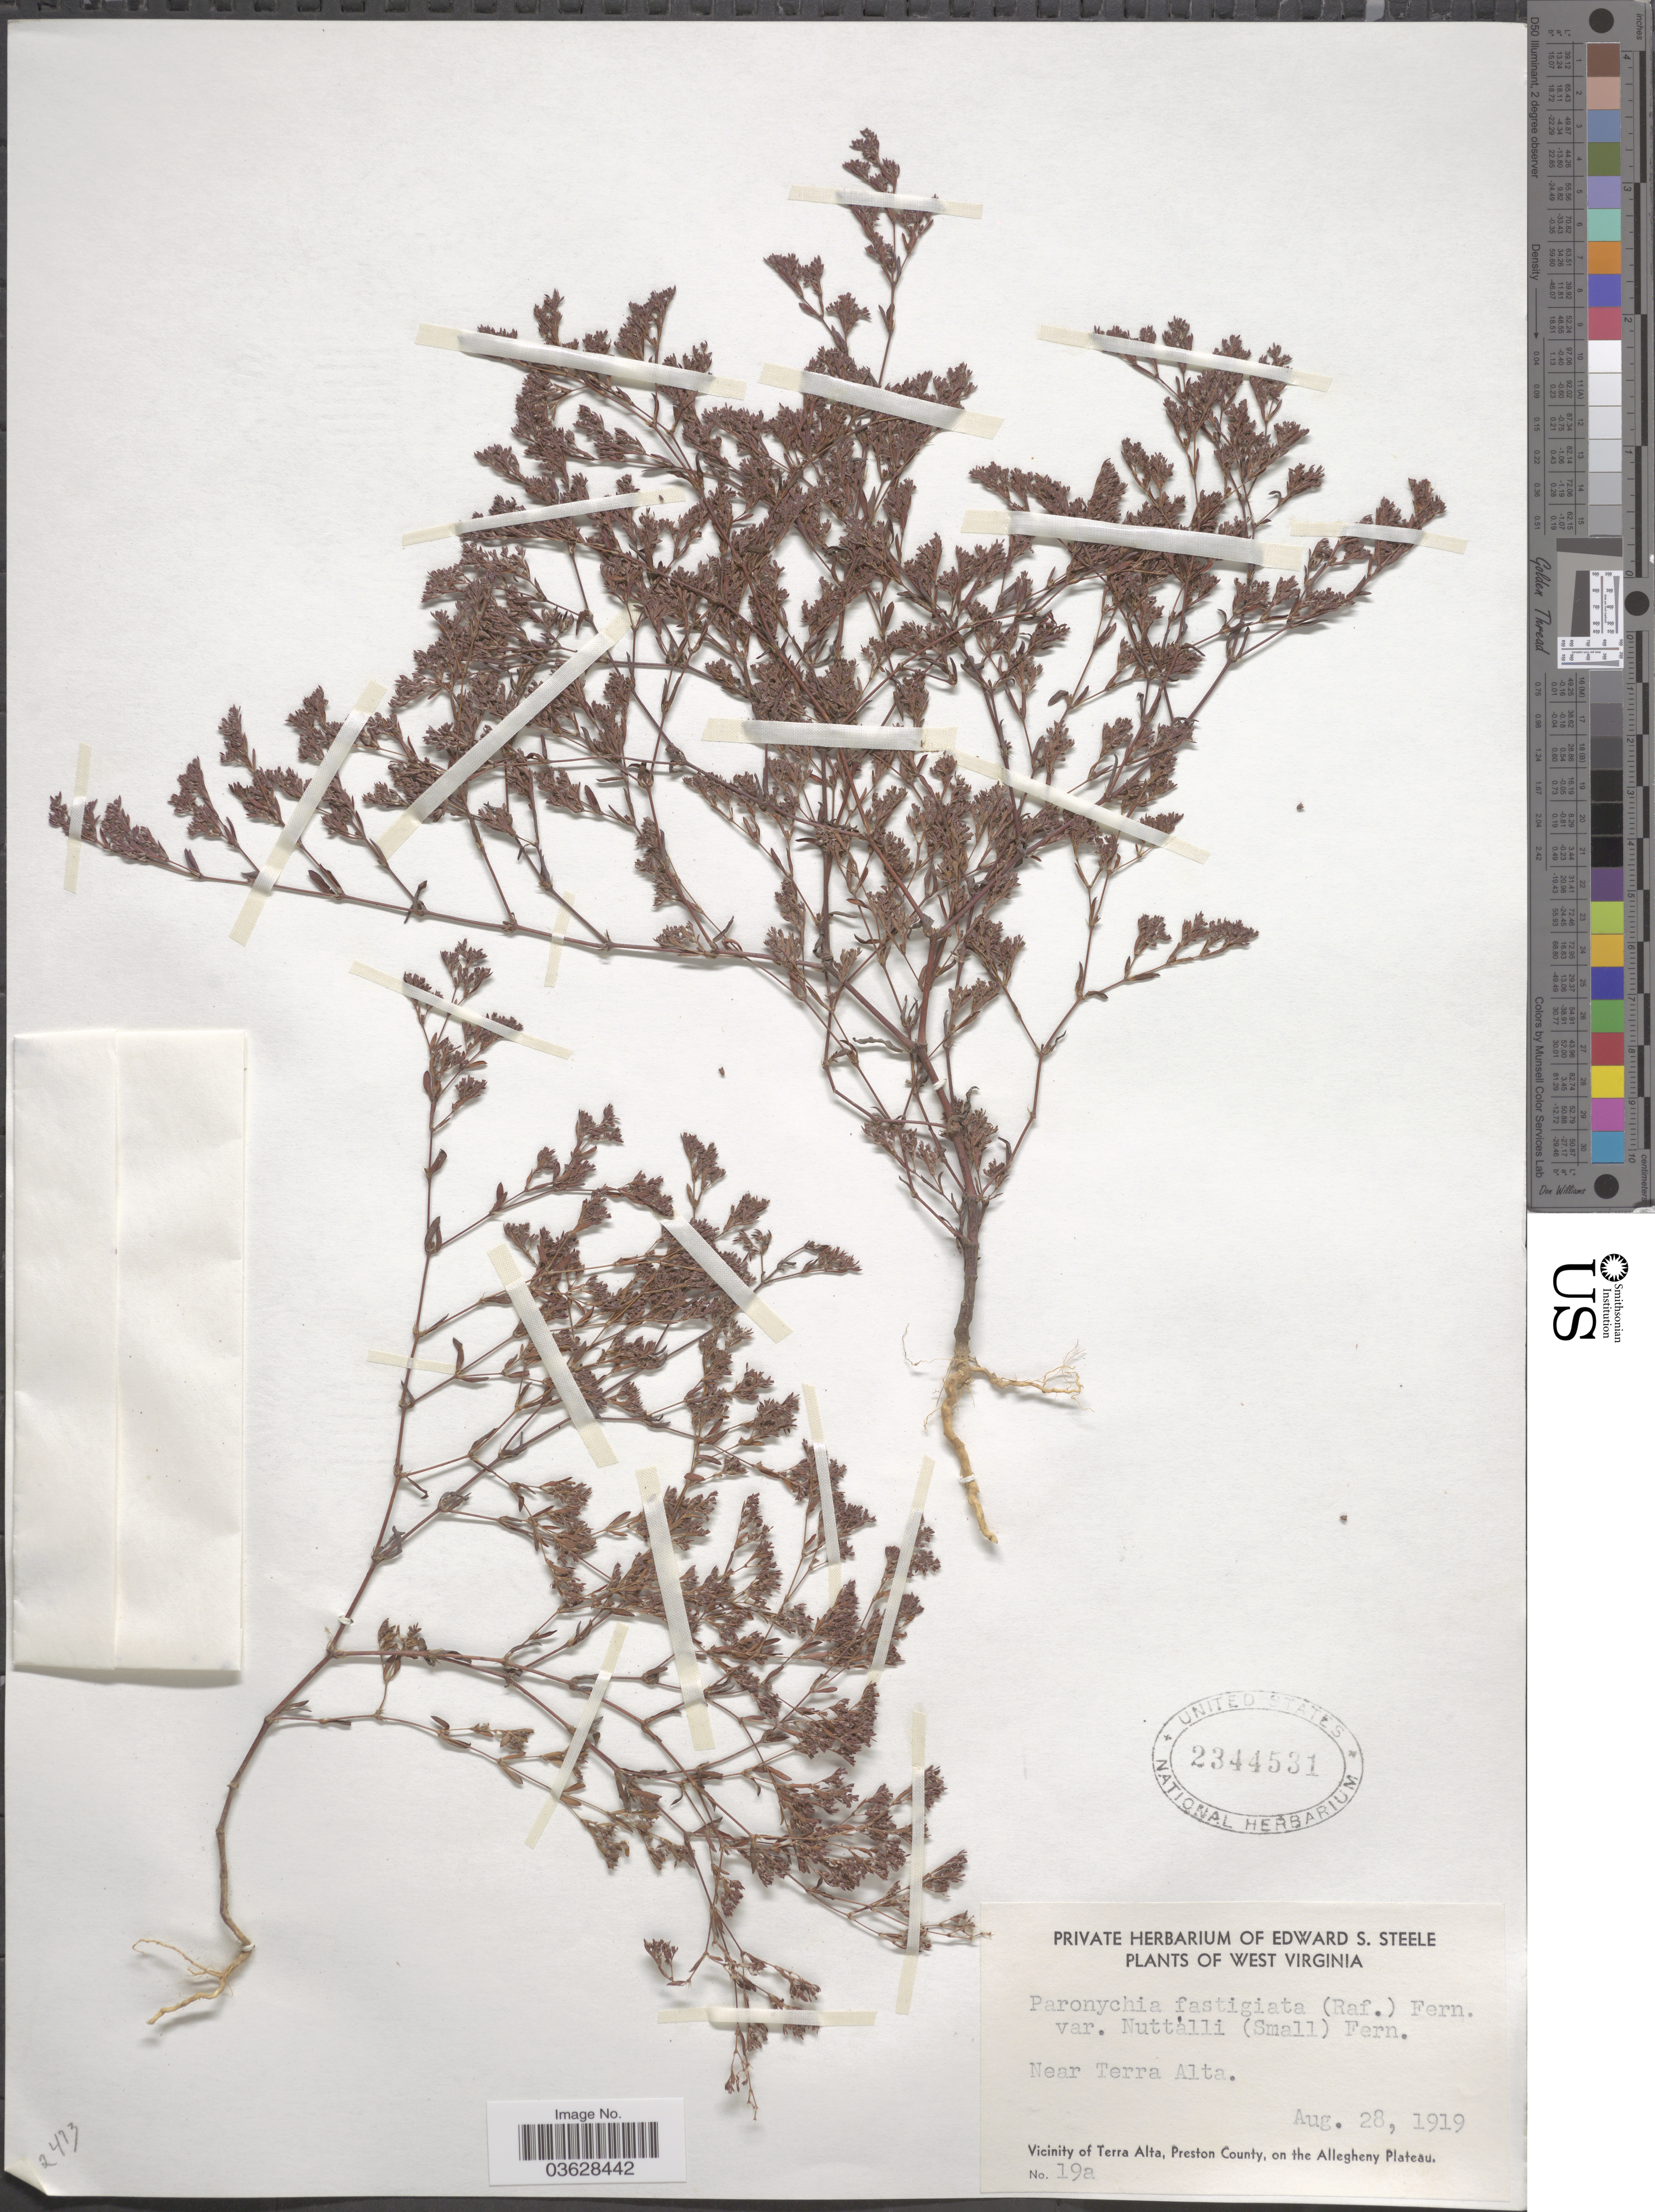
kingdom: Plantae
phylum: Tracheophyta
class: Magnoliopsida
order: Caryophyllales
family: Caryophyllaceae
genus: Paronychia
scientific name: Paronychia fastigiata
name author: (Raf.) Fernald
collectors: E. Steele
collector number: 19a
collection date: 1919-08-28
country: United States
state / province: West Virginia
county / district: Preston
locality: Near Terra Alta. Vicinity of Terra Alta, Preston County, on the Allegheny Plateau.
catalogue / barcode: US 2344531